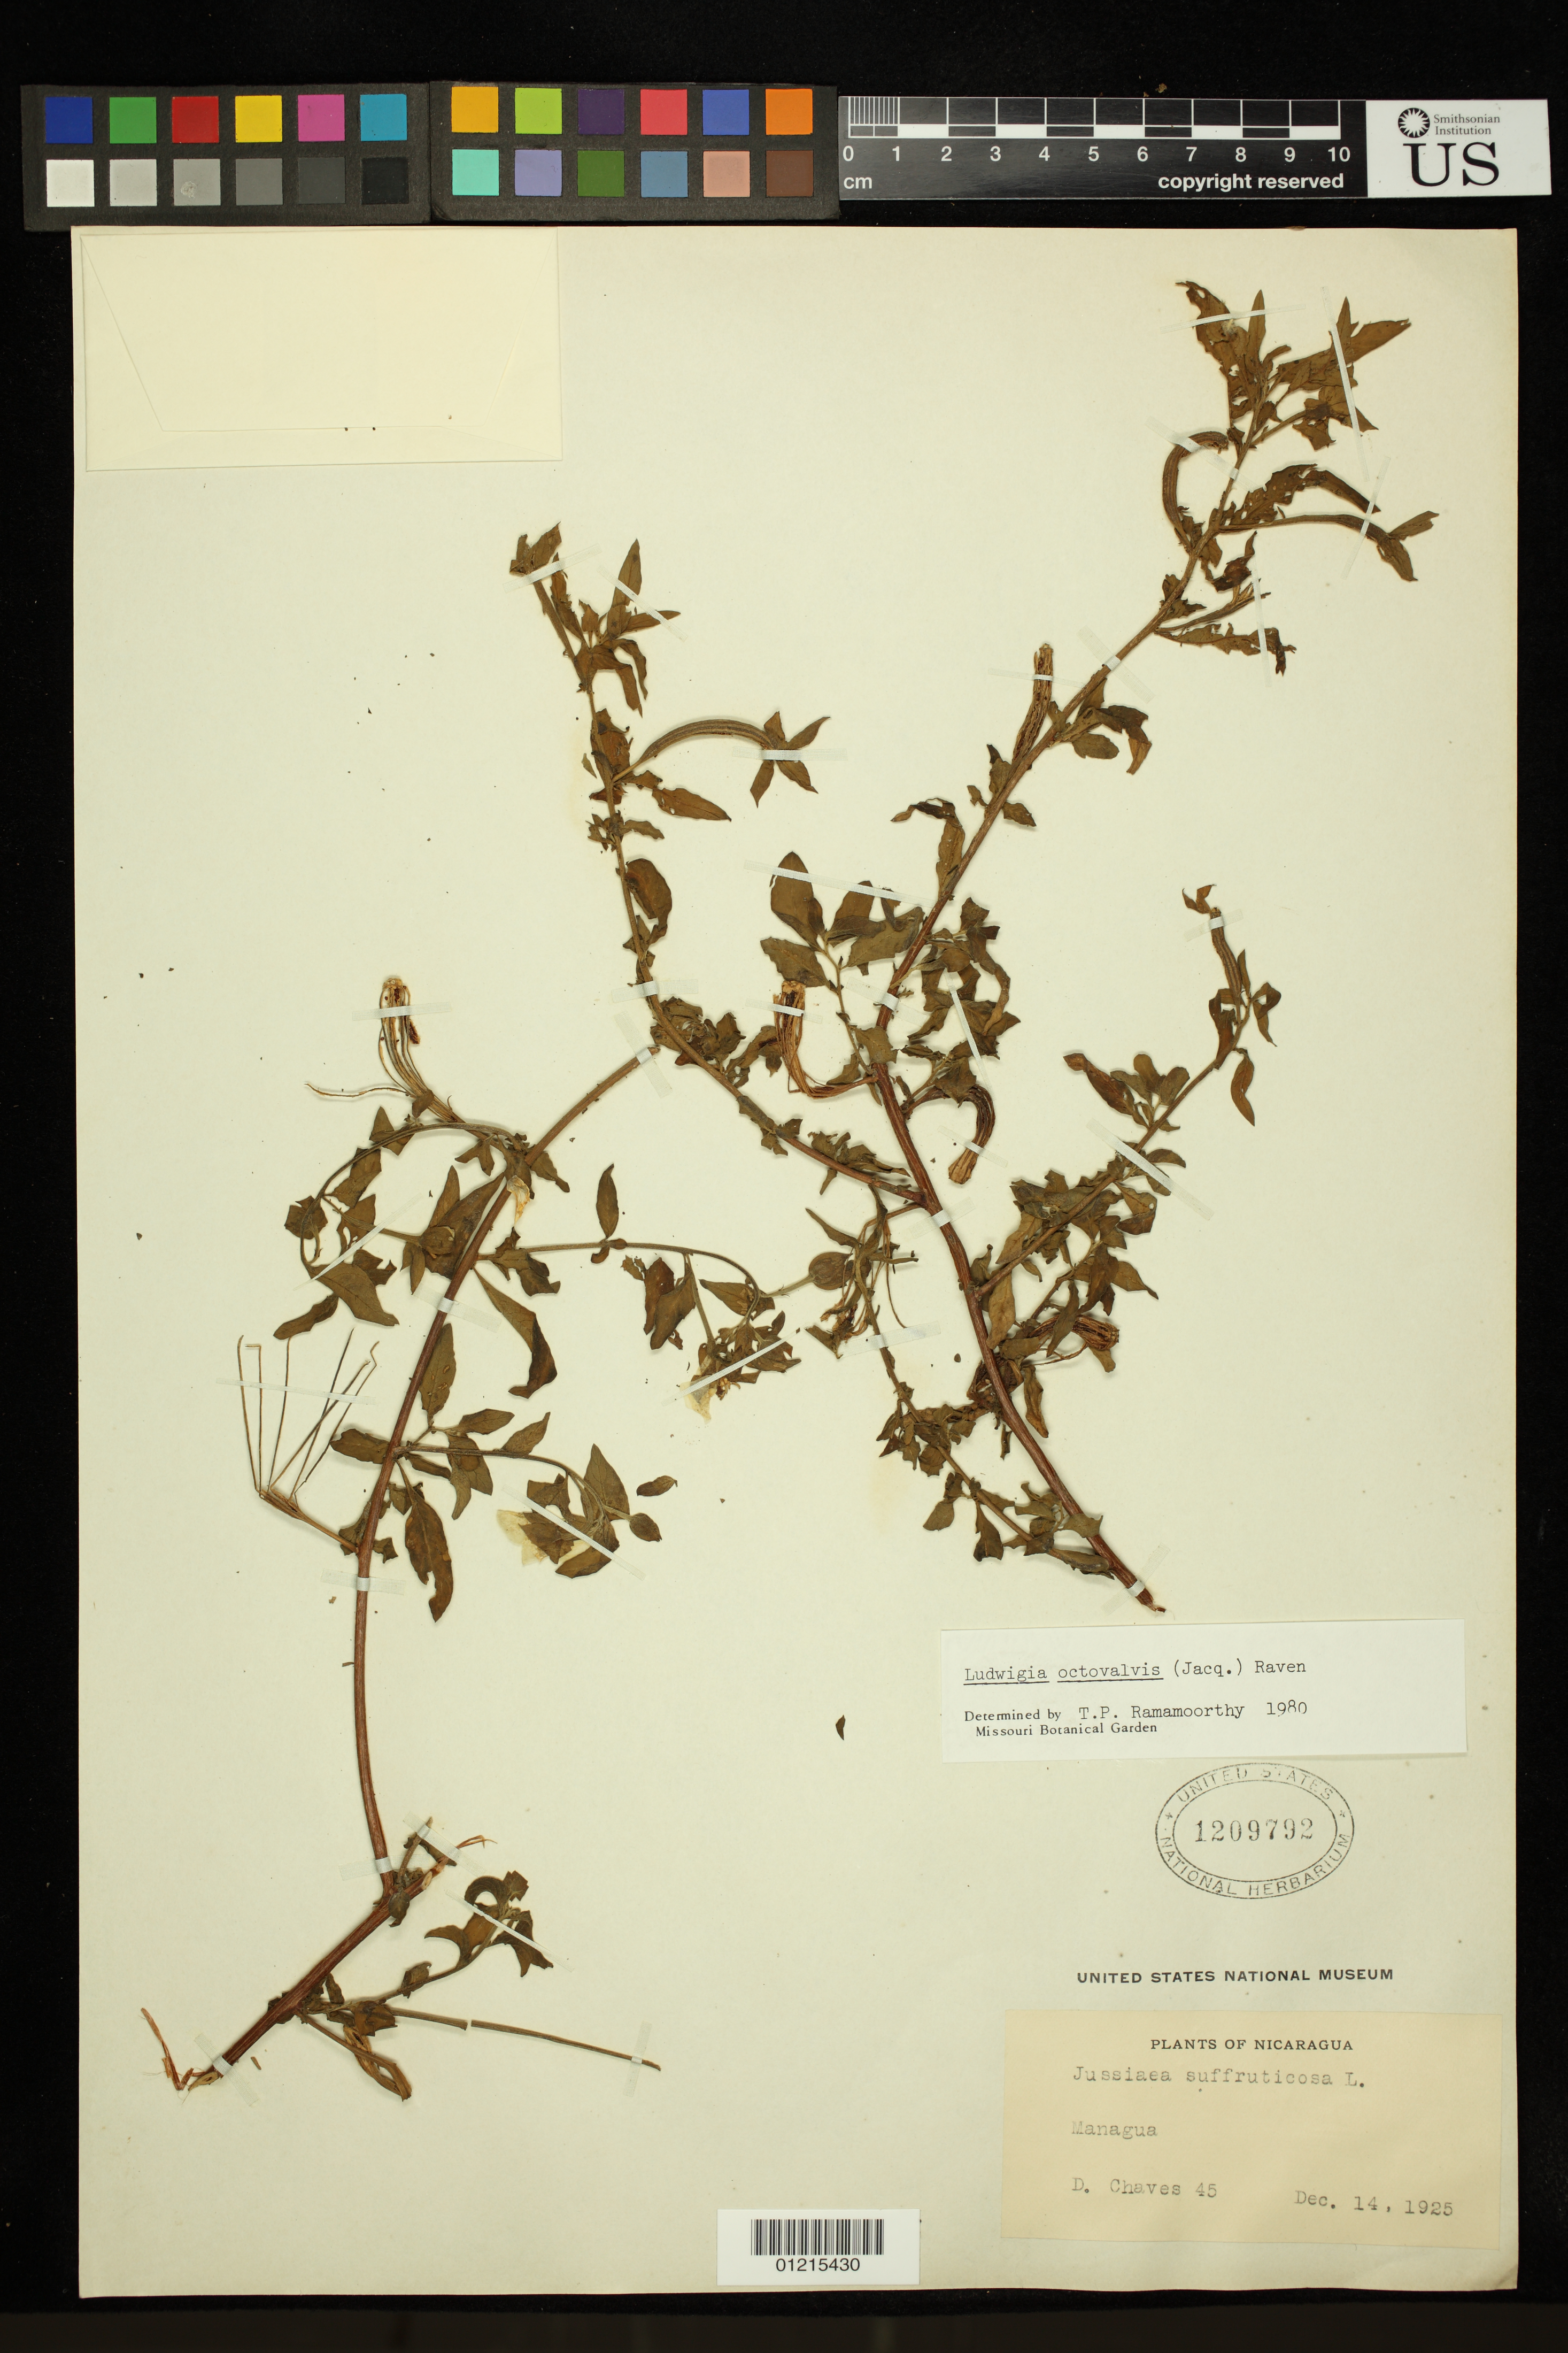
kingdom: Plantae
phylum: Tracheophyta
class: Magnoliopsida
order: Myrtales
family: Onagraceae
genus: Ludwigia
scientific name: Ludwigia octovalvis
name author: (Jacq.) P.H. Raven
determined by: Ramamoorthy, T. P.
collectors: D. Chaves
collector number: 45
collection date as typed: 14 Dec 1925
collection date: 1925-12-14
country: Nicaragua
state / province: Managua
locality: Managua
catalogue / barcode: US 1209792